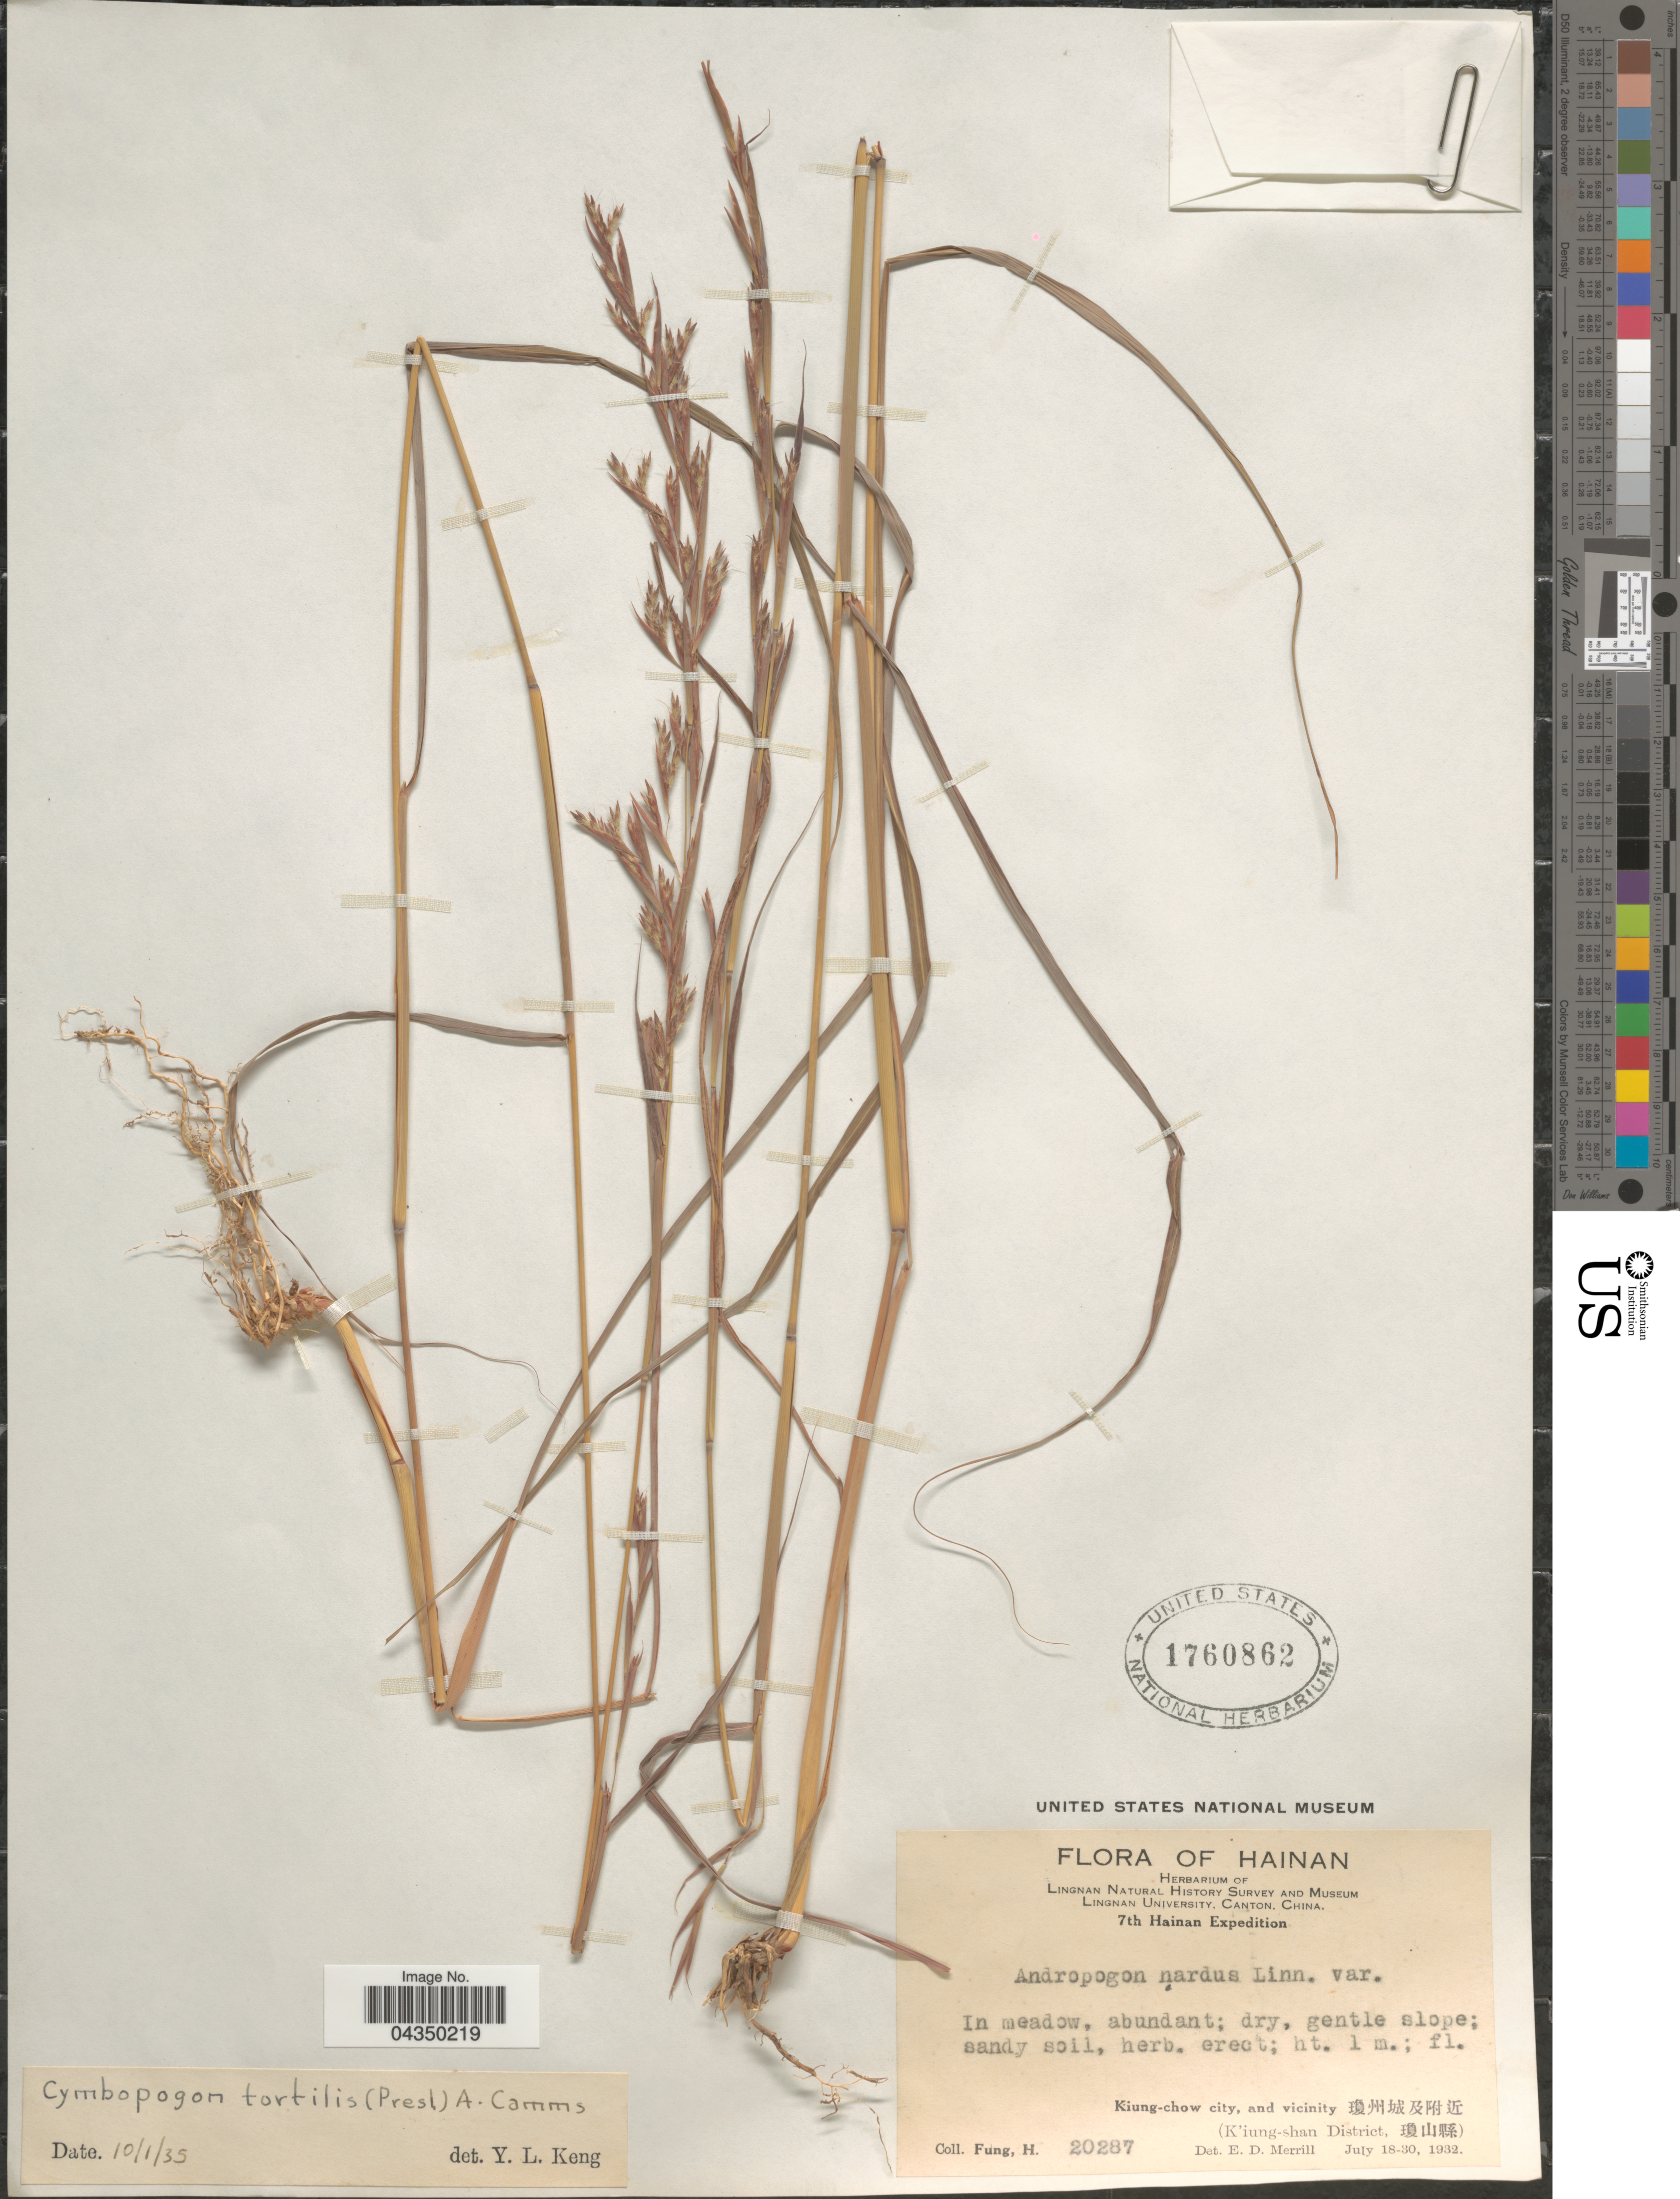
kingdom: Plantae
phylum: Tracheophyta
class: Liliopsida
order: Poales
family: Poaceae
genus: Cymbopogon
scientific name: Cymbopogon tortilis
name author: (J. Presl) A. Camus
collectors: H. Fung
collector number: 20287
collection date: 1932-07-18/1932-07-30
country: China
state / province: Hainan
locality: Lingnan Natural History Survey and Museum Lingnan University, Canton. 7th Hainan Expedition. Kiung-chow city, and vicinity X. (K' iung-shan District, X).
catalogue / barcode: US 1760862